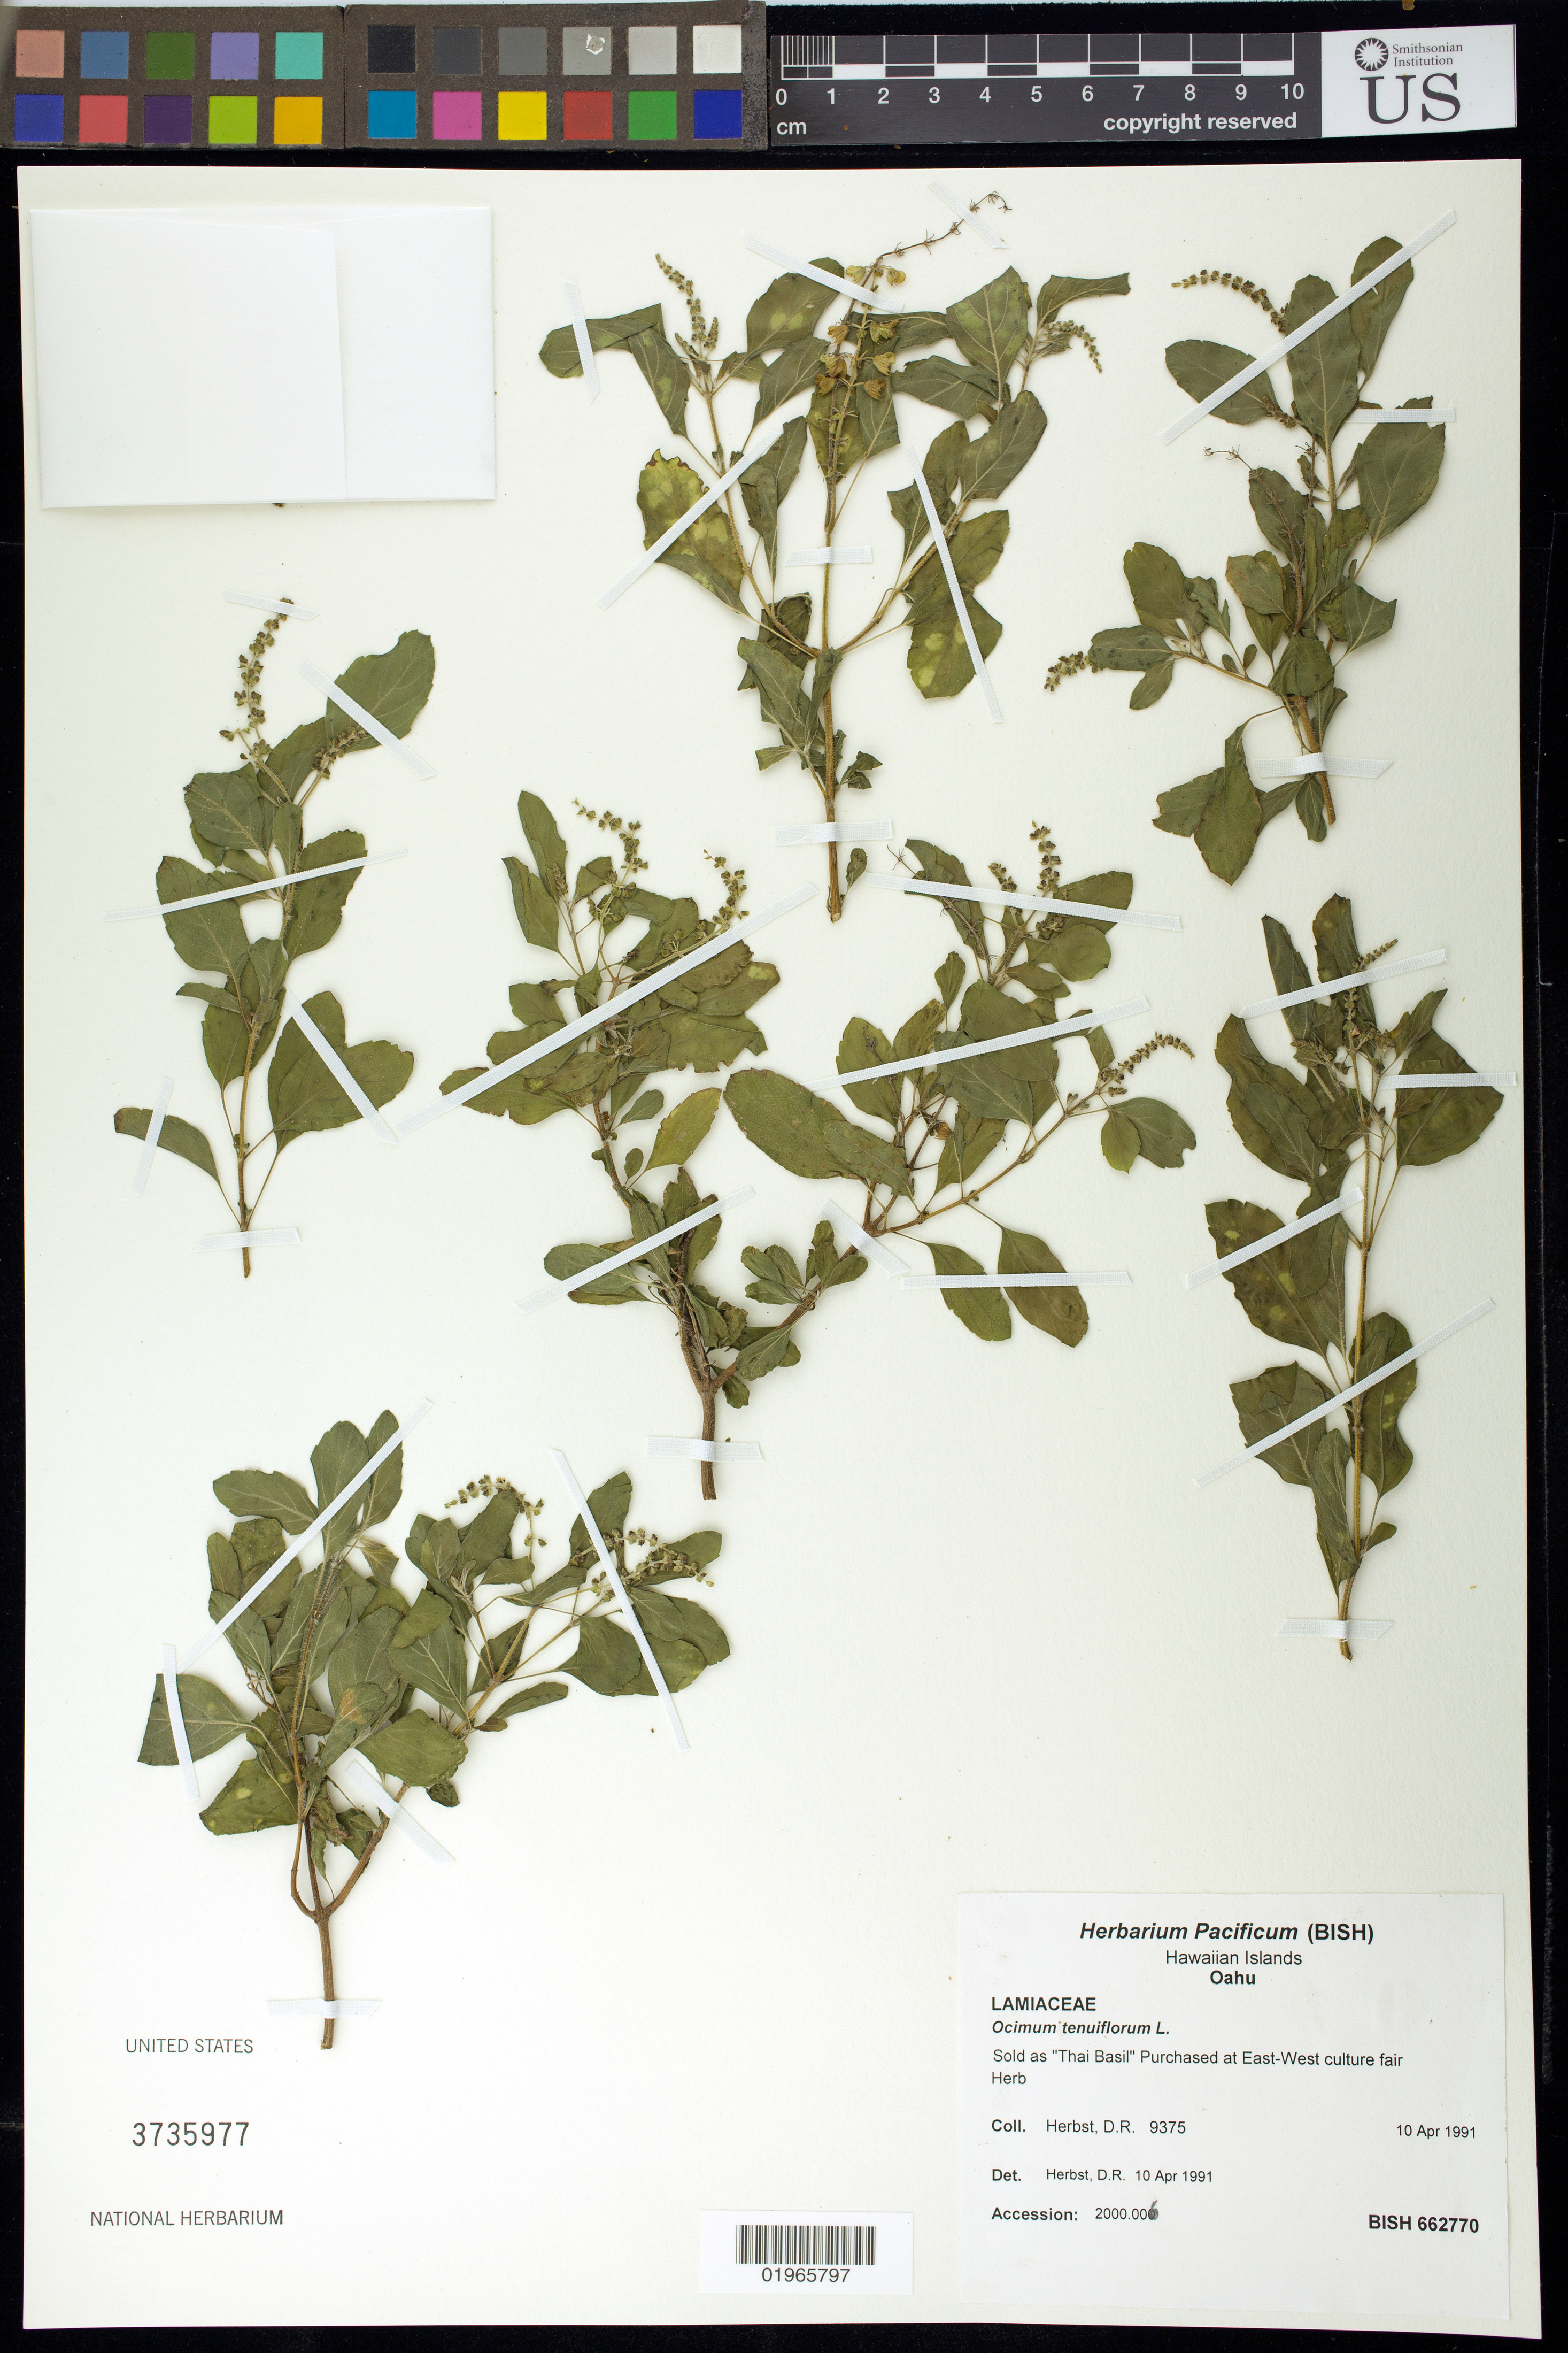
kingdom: Plantae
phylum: Tracheophyta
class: Magnoliopsida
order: Lamiales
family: Lamiaceae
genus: Ocimum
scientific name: Ocimum tenuiflorum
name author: L.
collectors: D. R. Herbst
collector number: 9375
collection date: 1991-04-10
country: United States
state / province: Hawaii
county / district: Honolulu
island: Oahu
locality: Purchased at East-West culture fair.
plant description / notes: Sold as Thai Basil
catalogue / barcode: US 3735977